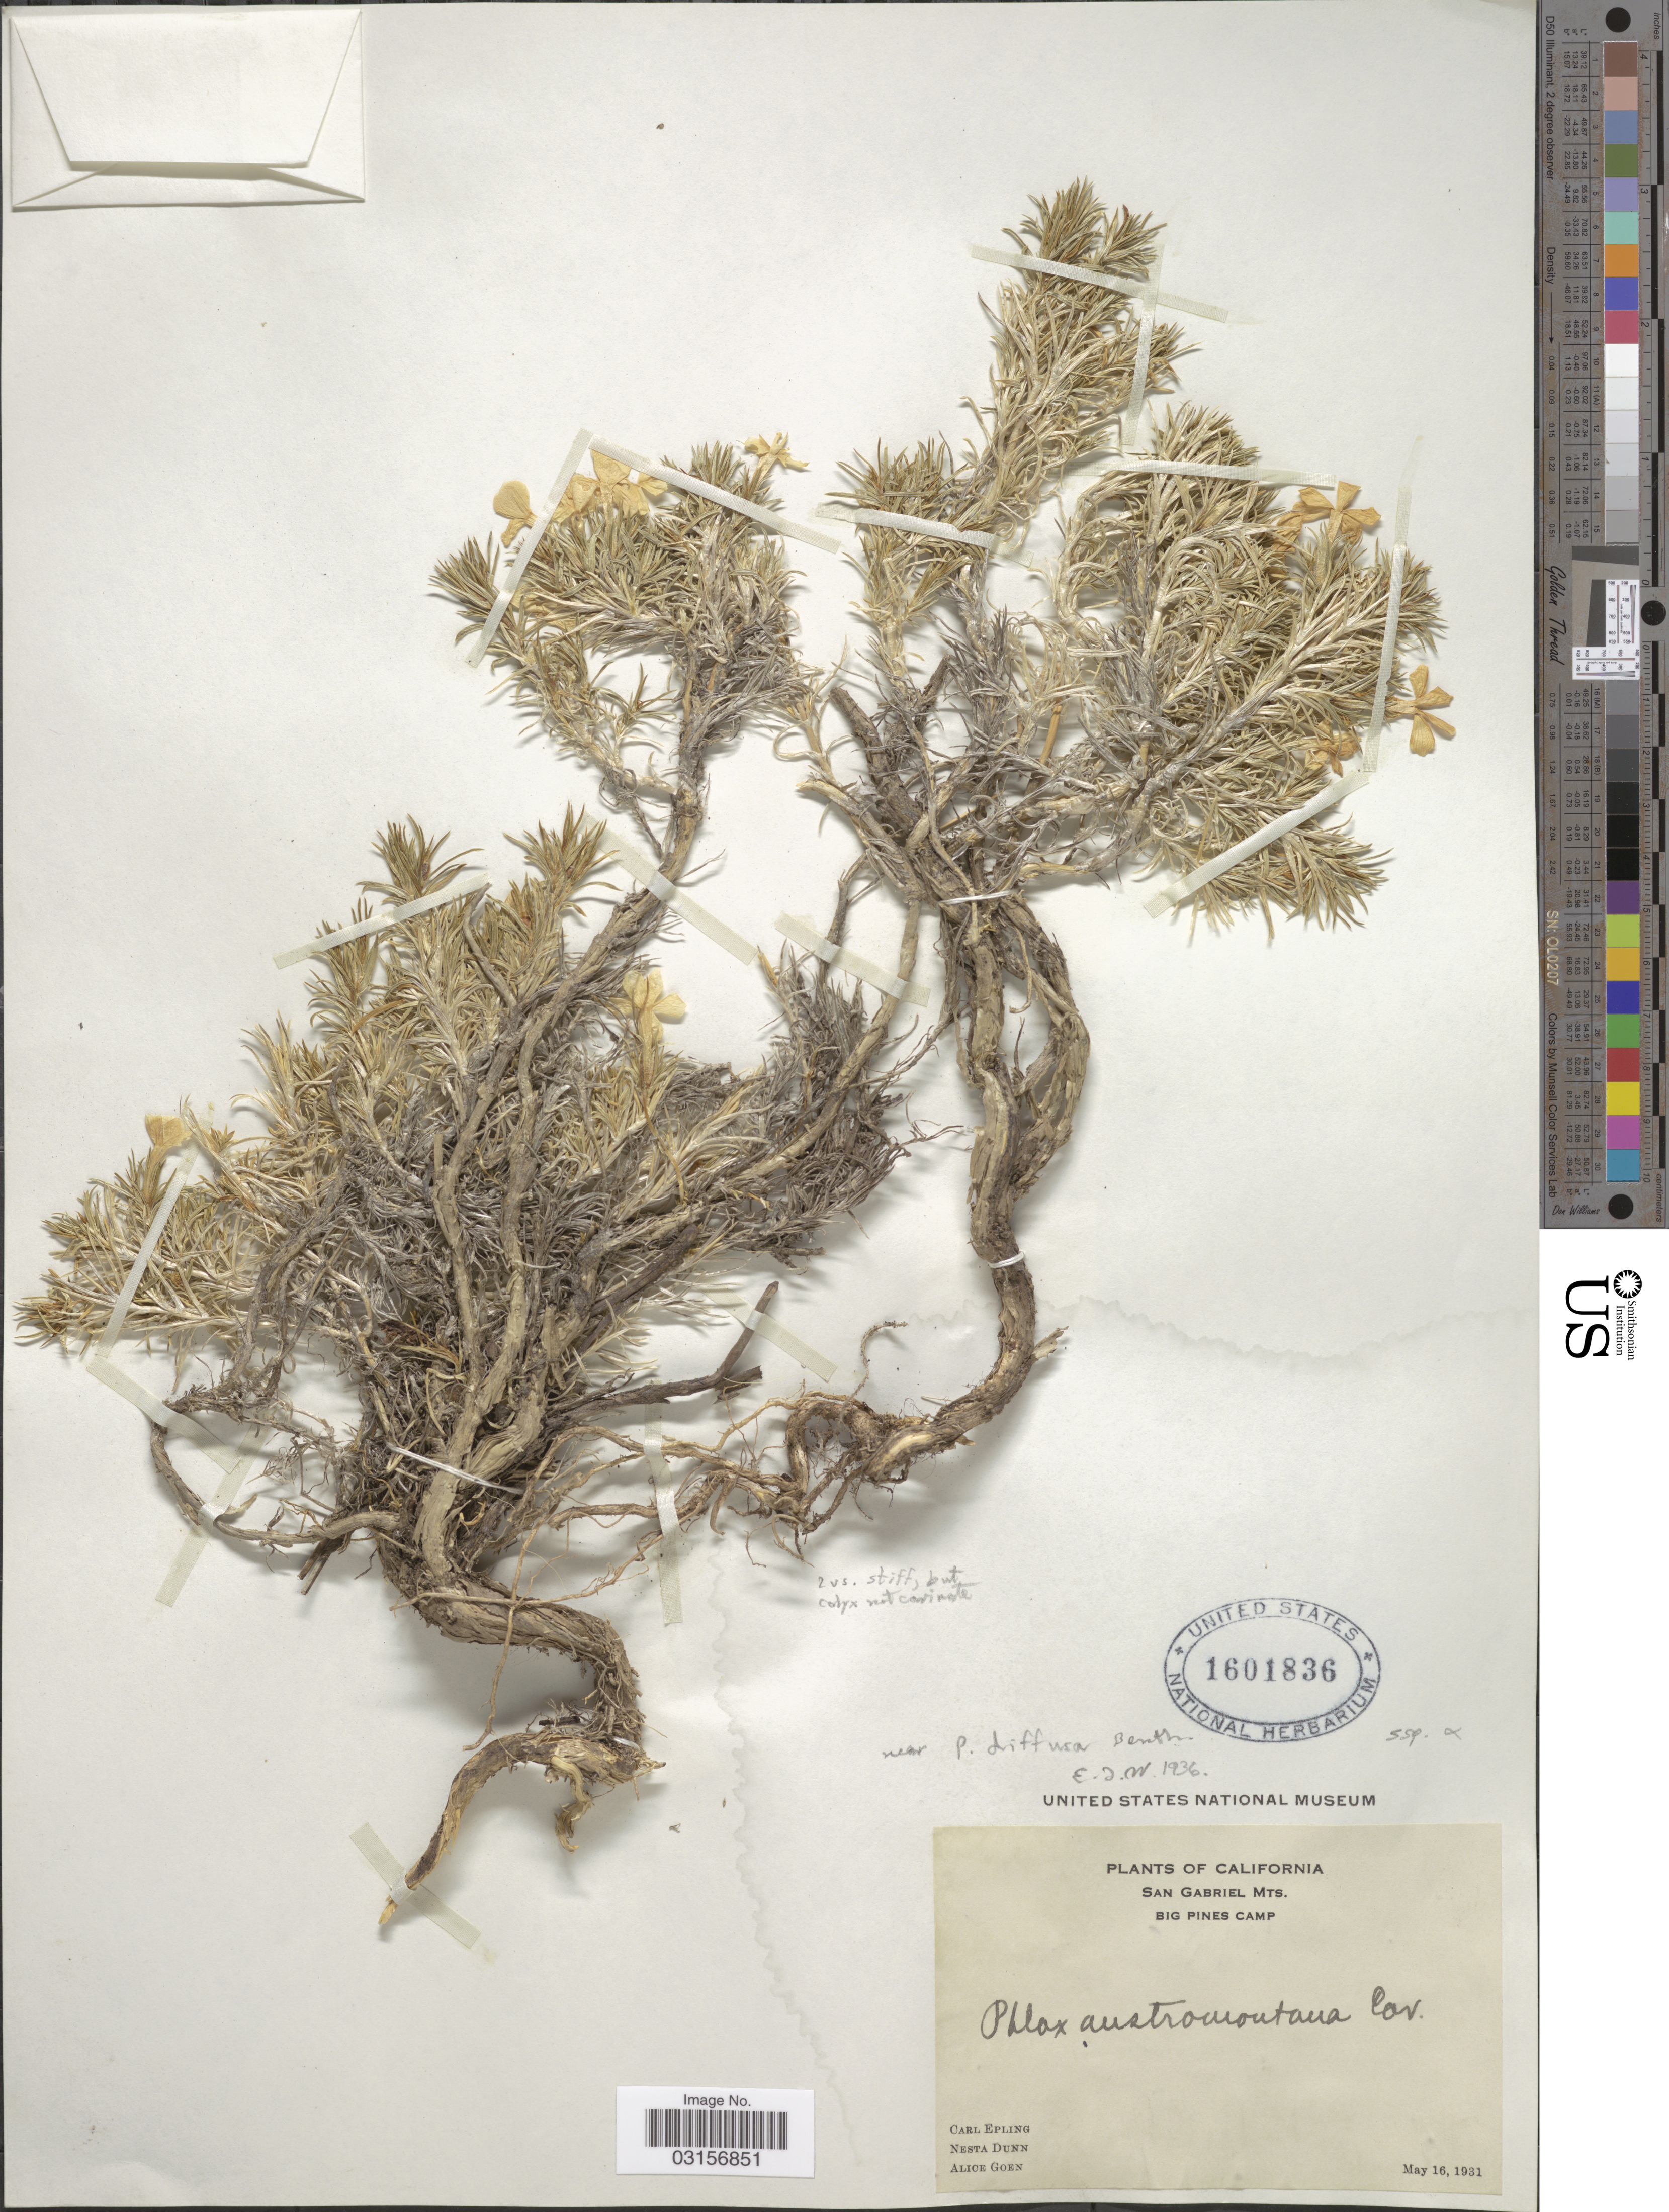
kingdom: Plantae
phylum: Tracheophyta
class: Magnoliopsida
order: Ericales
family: Polemoniaceae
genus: Phlox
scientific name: Phlox diffusa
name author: Benth.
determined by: Mayfield, M. H.; Ferguson, C. J.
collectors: C. C. Epling, N. Dunn & A. Goen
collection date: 1931-05-16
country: United States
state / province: California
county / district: Los Angeles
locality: San Gabriel Mts., Big Pines Camp.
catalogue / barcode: US 1601836